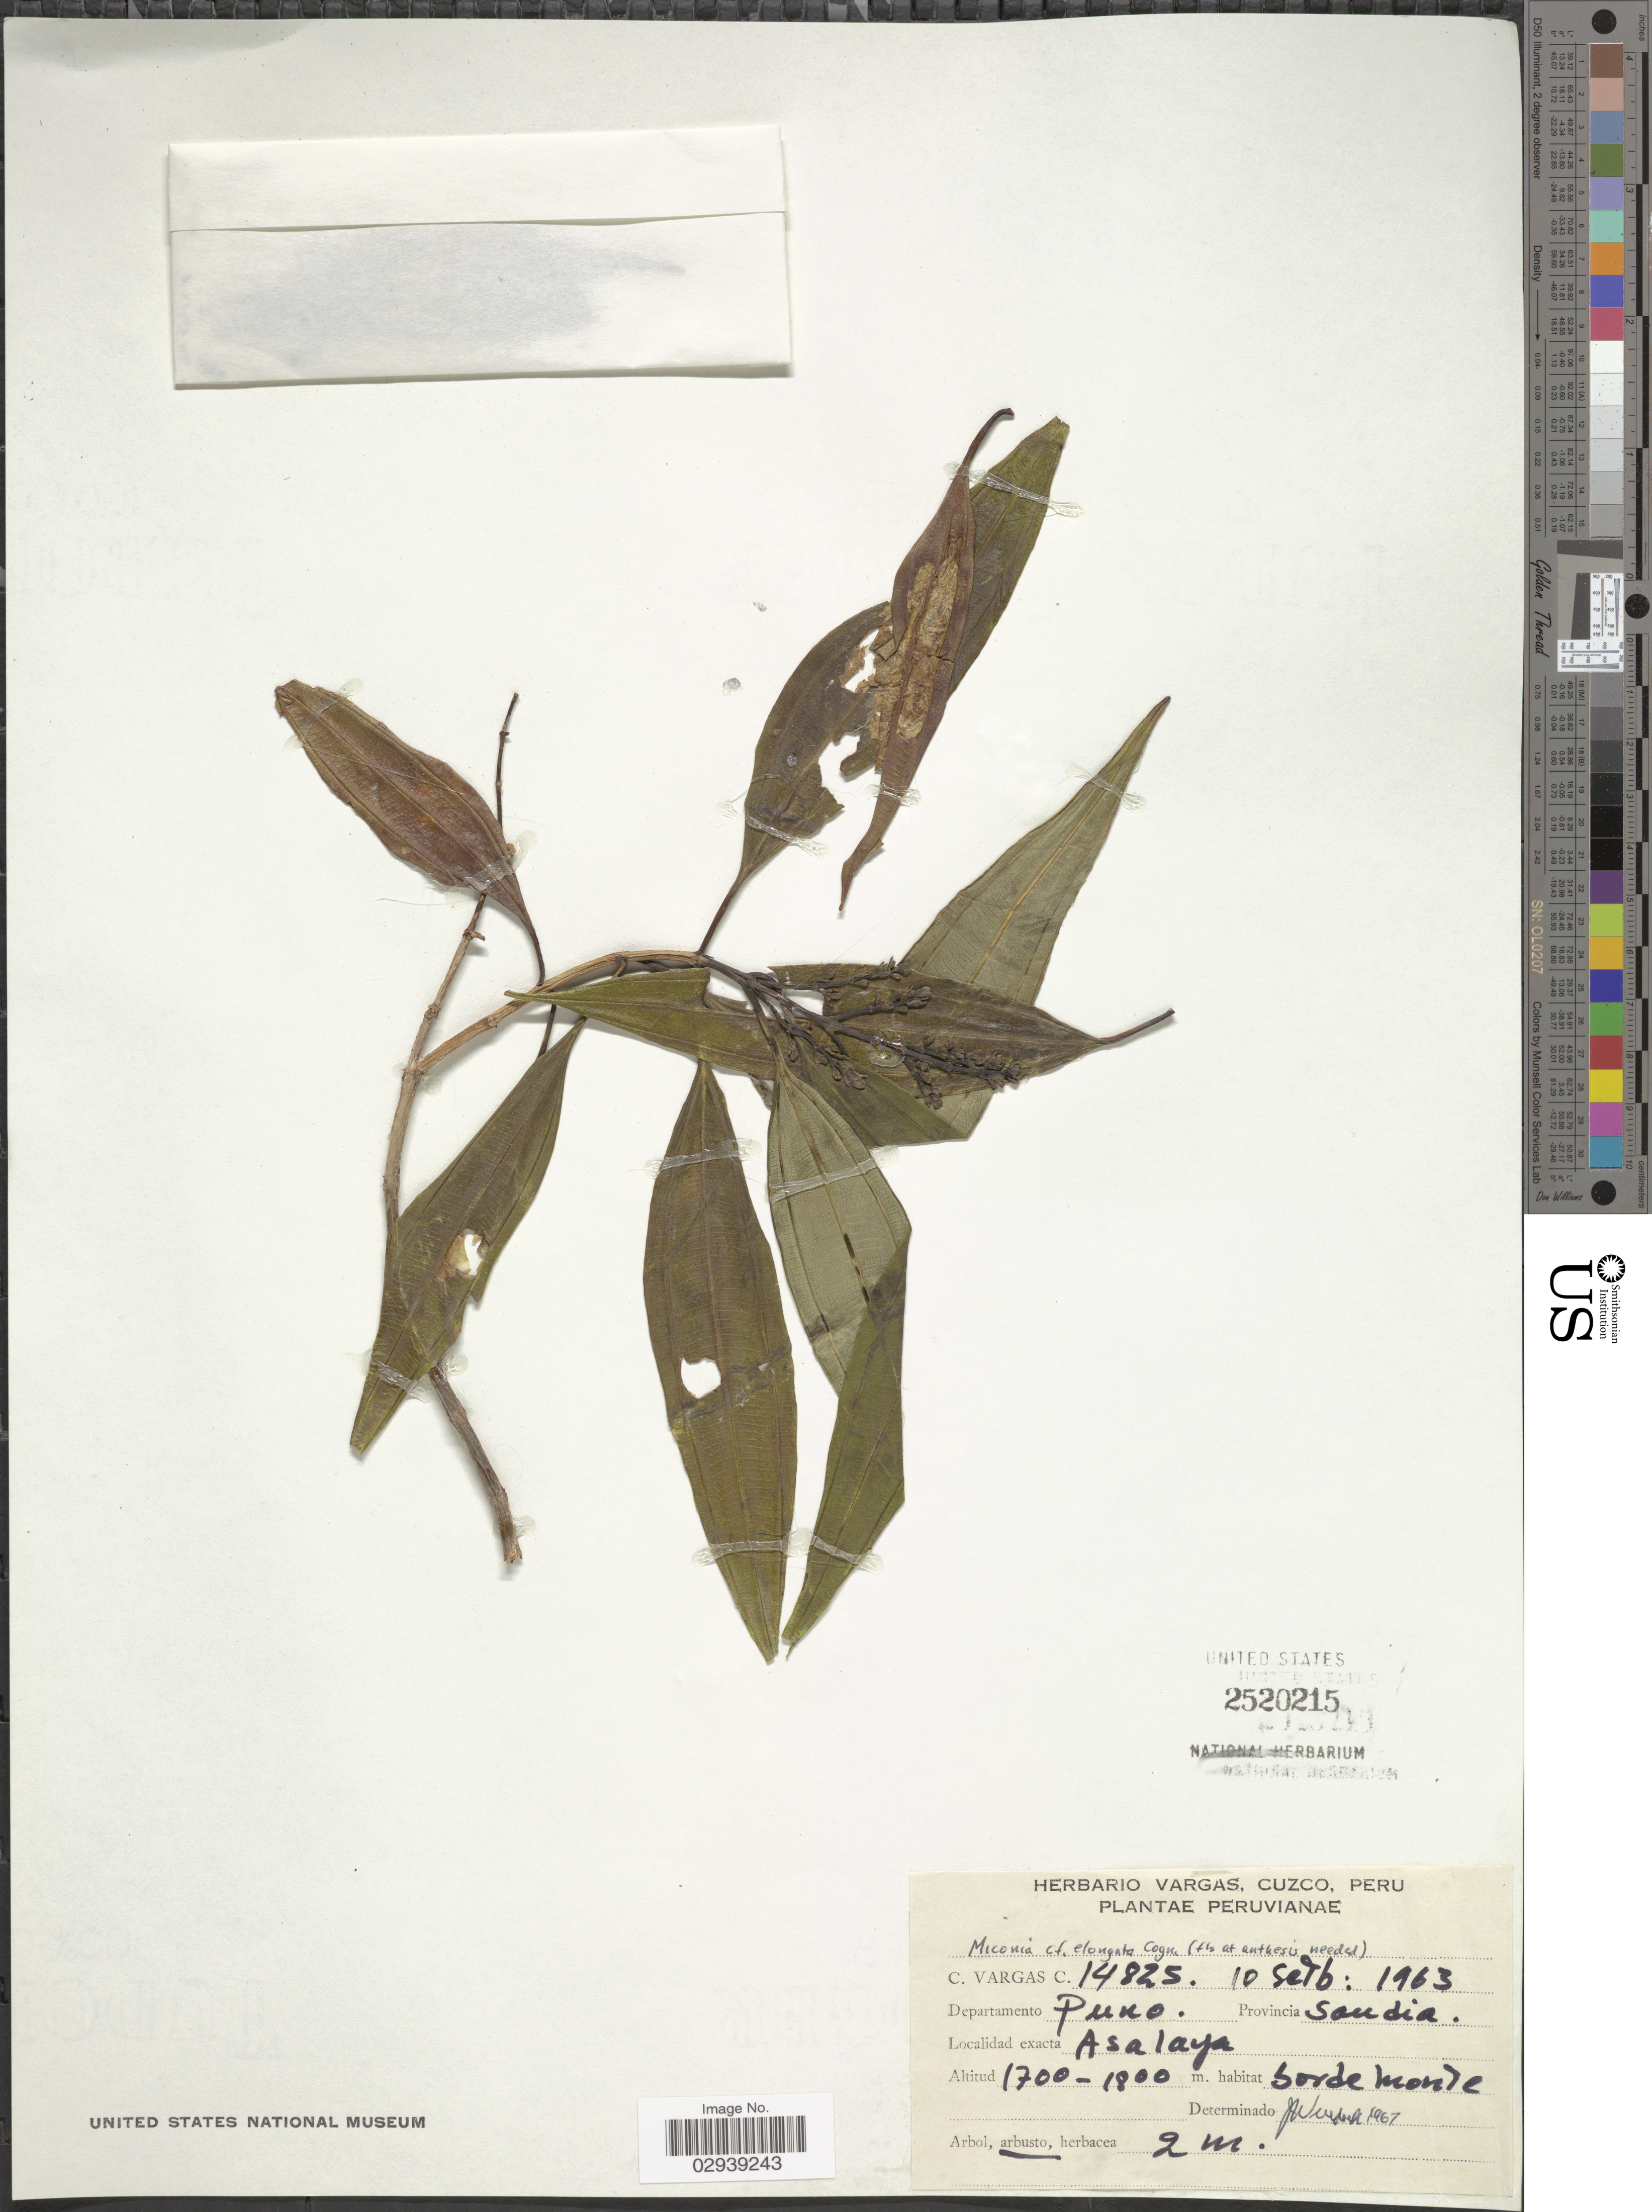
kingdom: Plantae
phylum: Tracheophyta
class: Magnoliopsida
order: Myrtales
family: Melastomataceae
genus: Miconia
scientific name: Miconia elongata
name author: Cogn.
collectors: C. Vargas Calderón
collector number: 14825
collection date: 1963-09-10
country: Peru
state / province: Puno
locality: Departamento Puno. Provincia Sandia. Asalaya.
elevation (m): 1700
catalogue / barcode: US 2520215